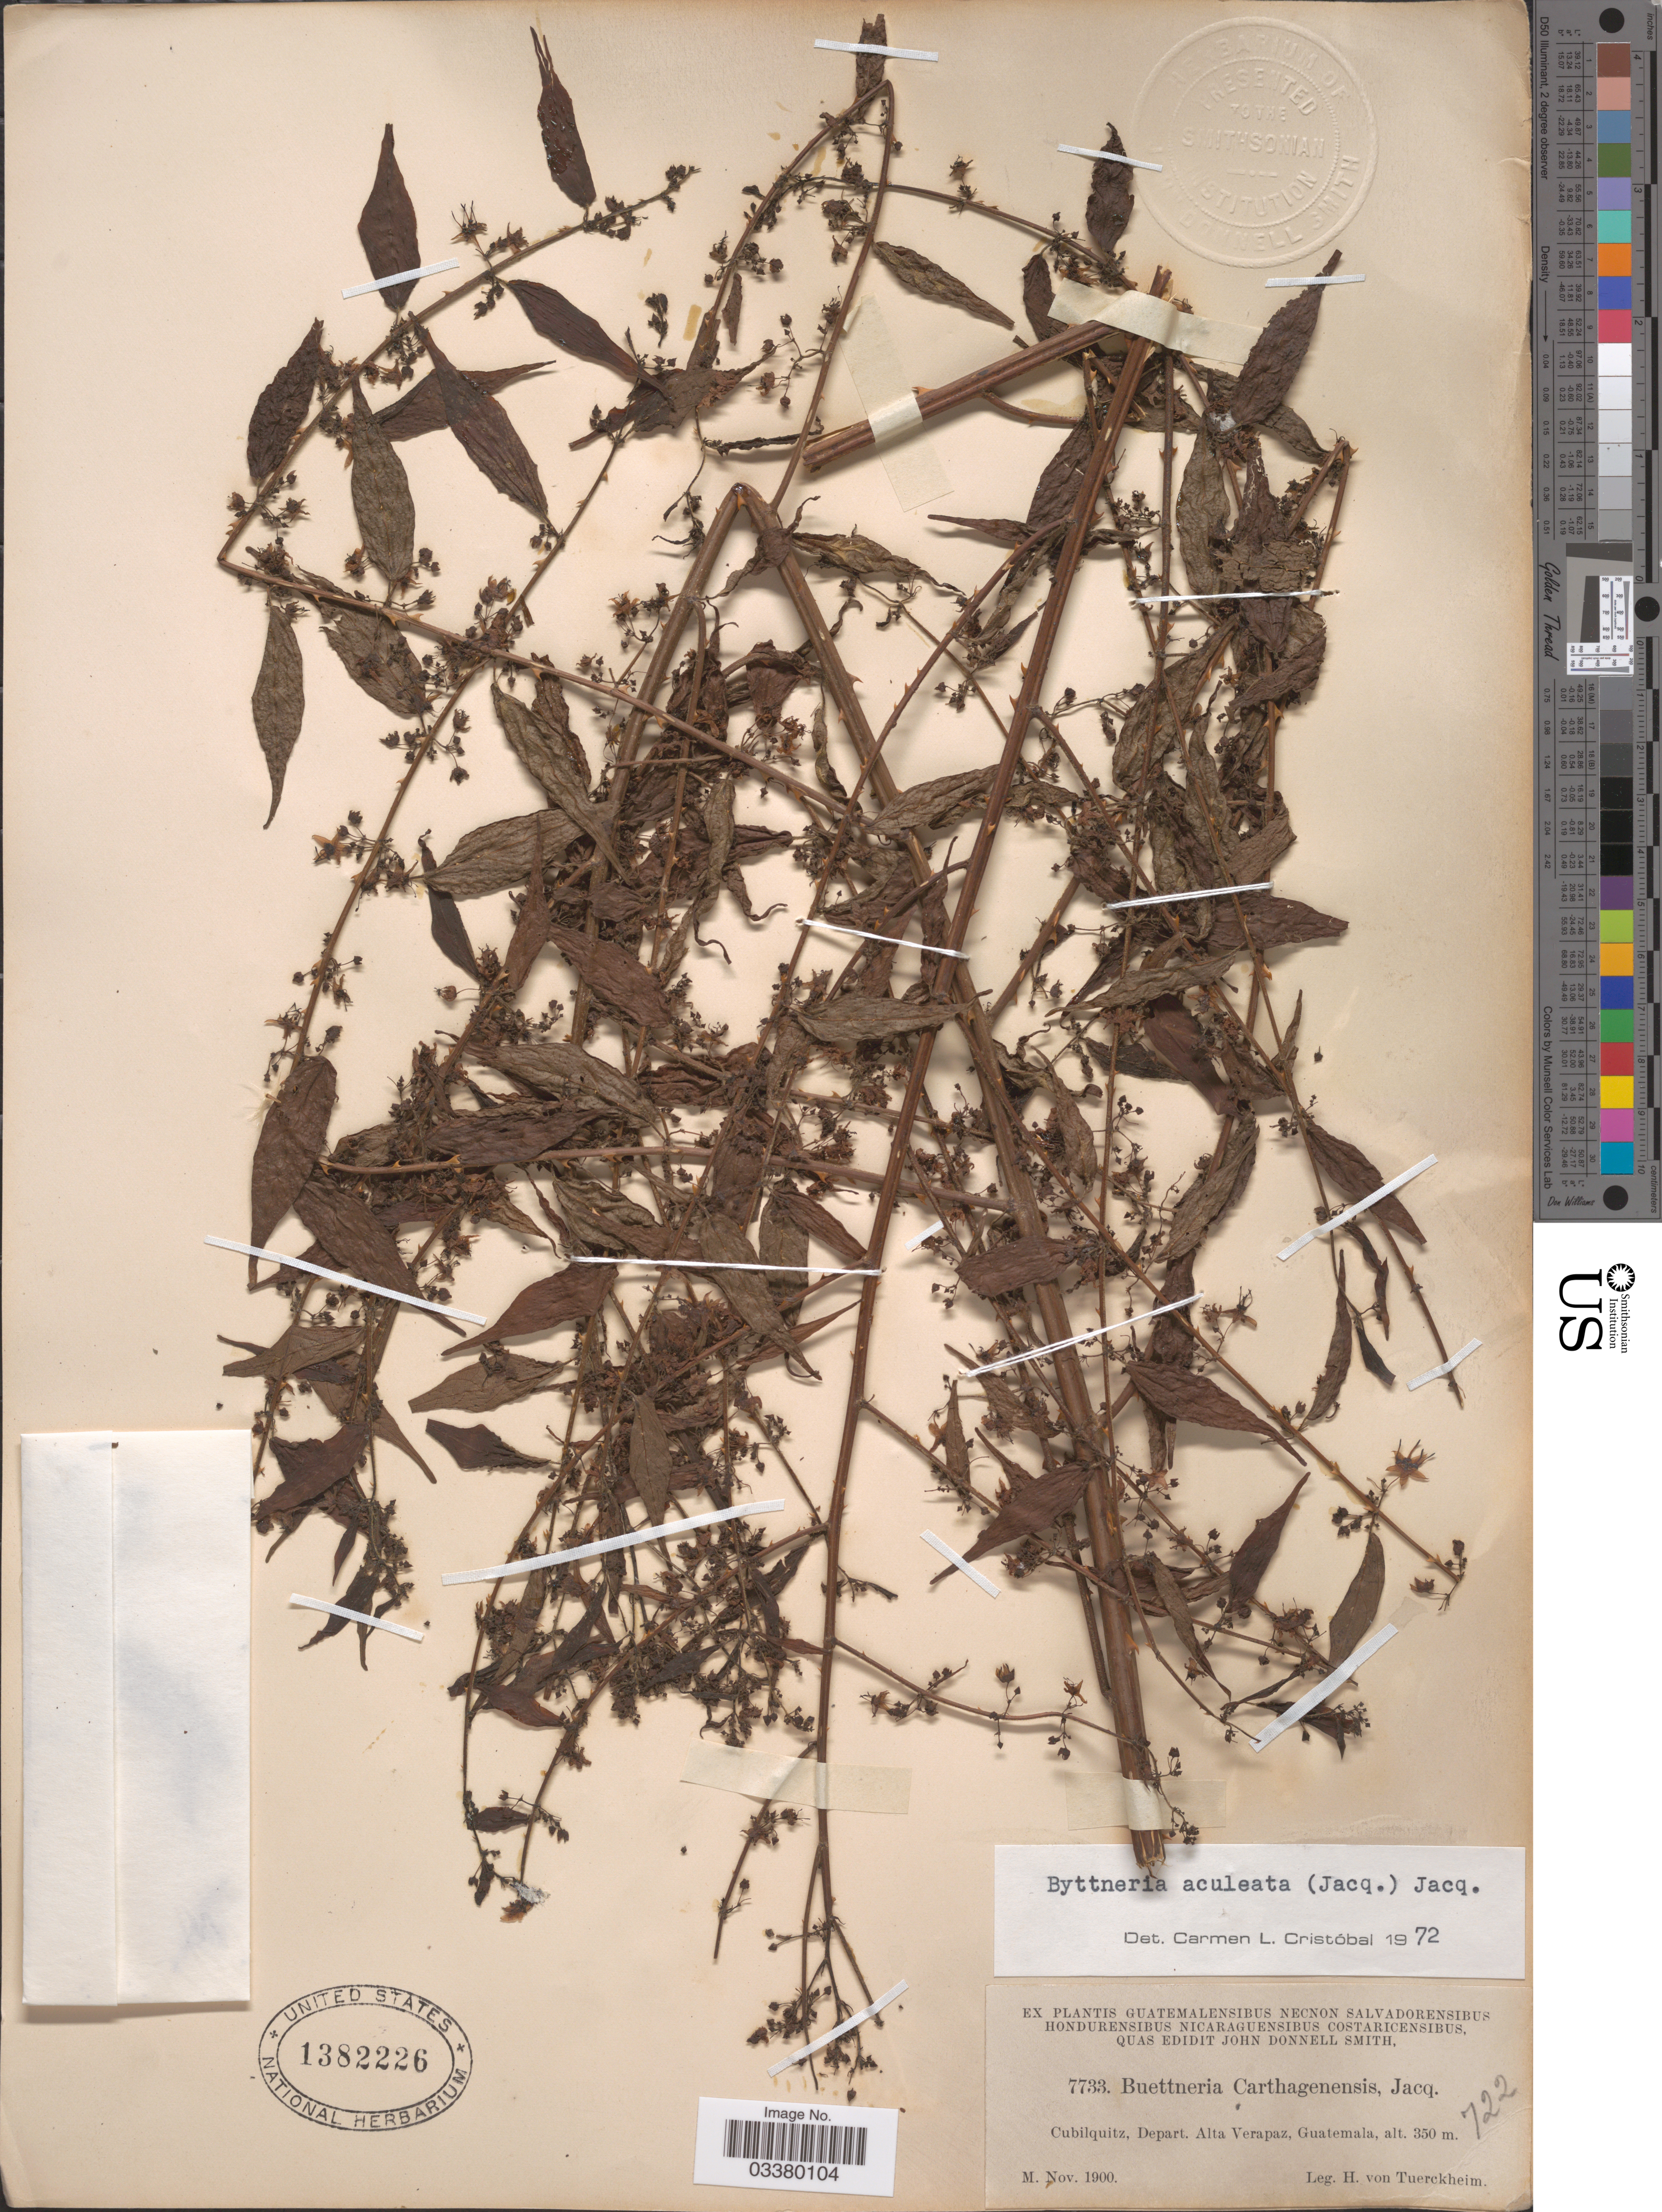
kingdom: Plantae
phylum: Tracheophyta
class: Magnoliopsida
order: Malvales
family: Malvaceae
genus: Byttneria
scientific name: Byttneria aculeata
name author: (Jacq.) Jacq.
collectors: H. von Tuerckheim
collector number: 7733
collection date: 1900-11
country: Guatemala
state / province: Alta Verapaz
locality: Cubilquitz. Depart. Alta Verapaz.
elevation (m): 350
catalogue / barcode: US 1382226